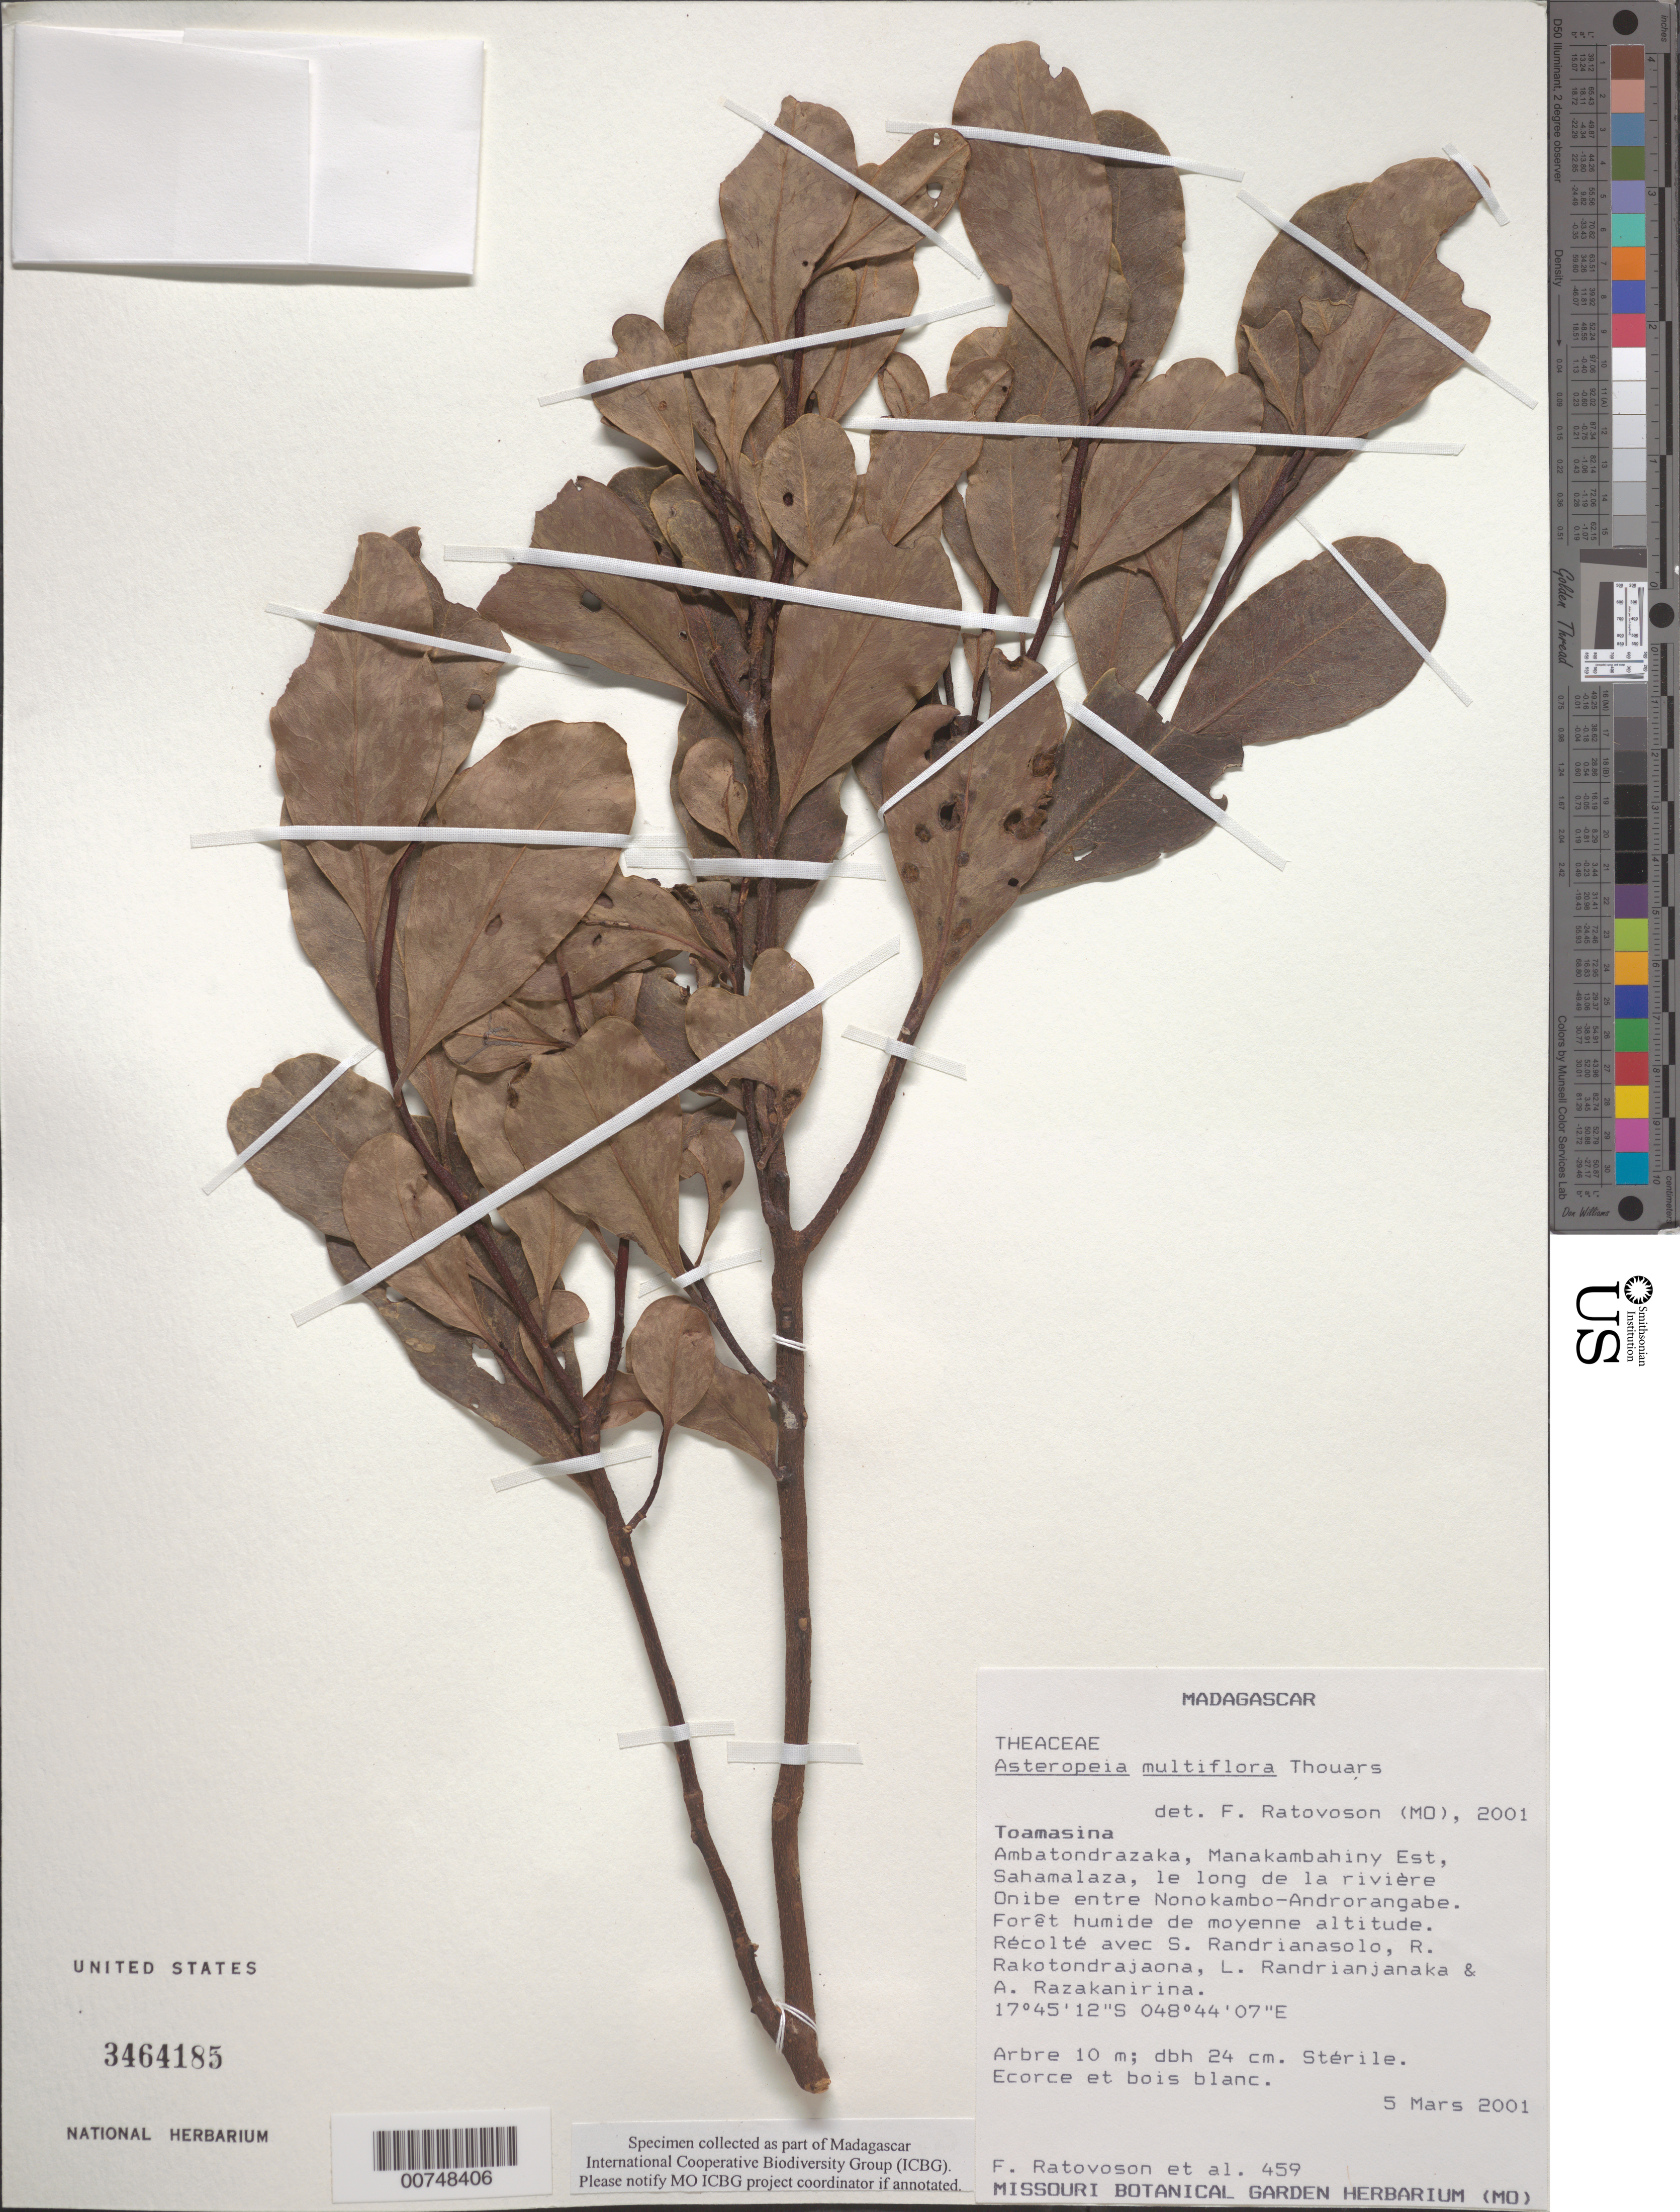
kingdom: Plantae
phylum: Tracheophyta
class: Magnoliopsida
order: Caryophyllales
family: Asteropeiaceae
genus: Asteropeia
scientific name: Asteropeia multiflora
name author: Thouars ex Tul.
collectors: F. Ratovoson, S. Randrianasolo, R. Rakotondrajaona, L. Randrianjanaka & A. Razakanirina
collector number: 459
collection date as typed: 5 Mar 2001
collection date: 2001-03-05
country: Madagascar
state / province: Alaotra Mangoro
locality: Ambatondrazaka, Manakambahiny Est, Sahamalaza, le long de la rivière Onibe entre Nonokambo-Androrangabe.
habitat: Forêt humide de moyenne altitude.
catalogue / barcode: US 3464185